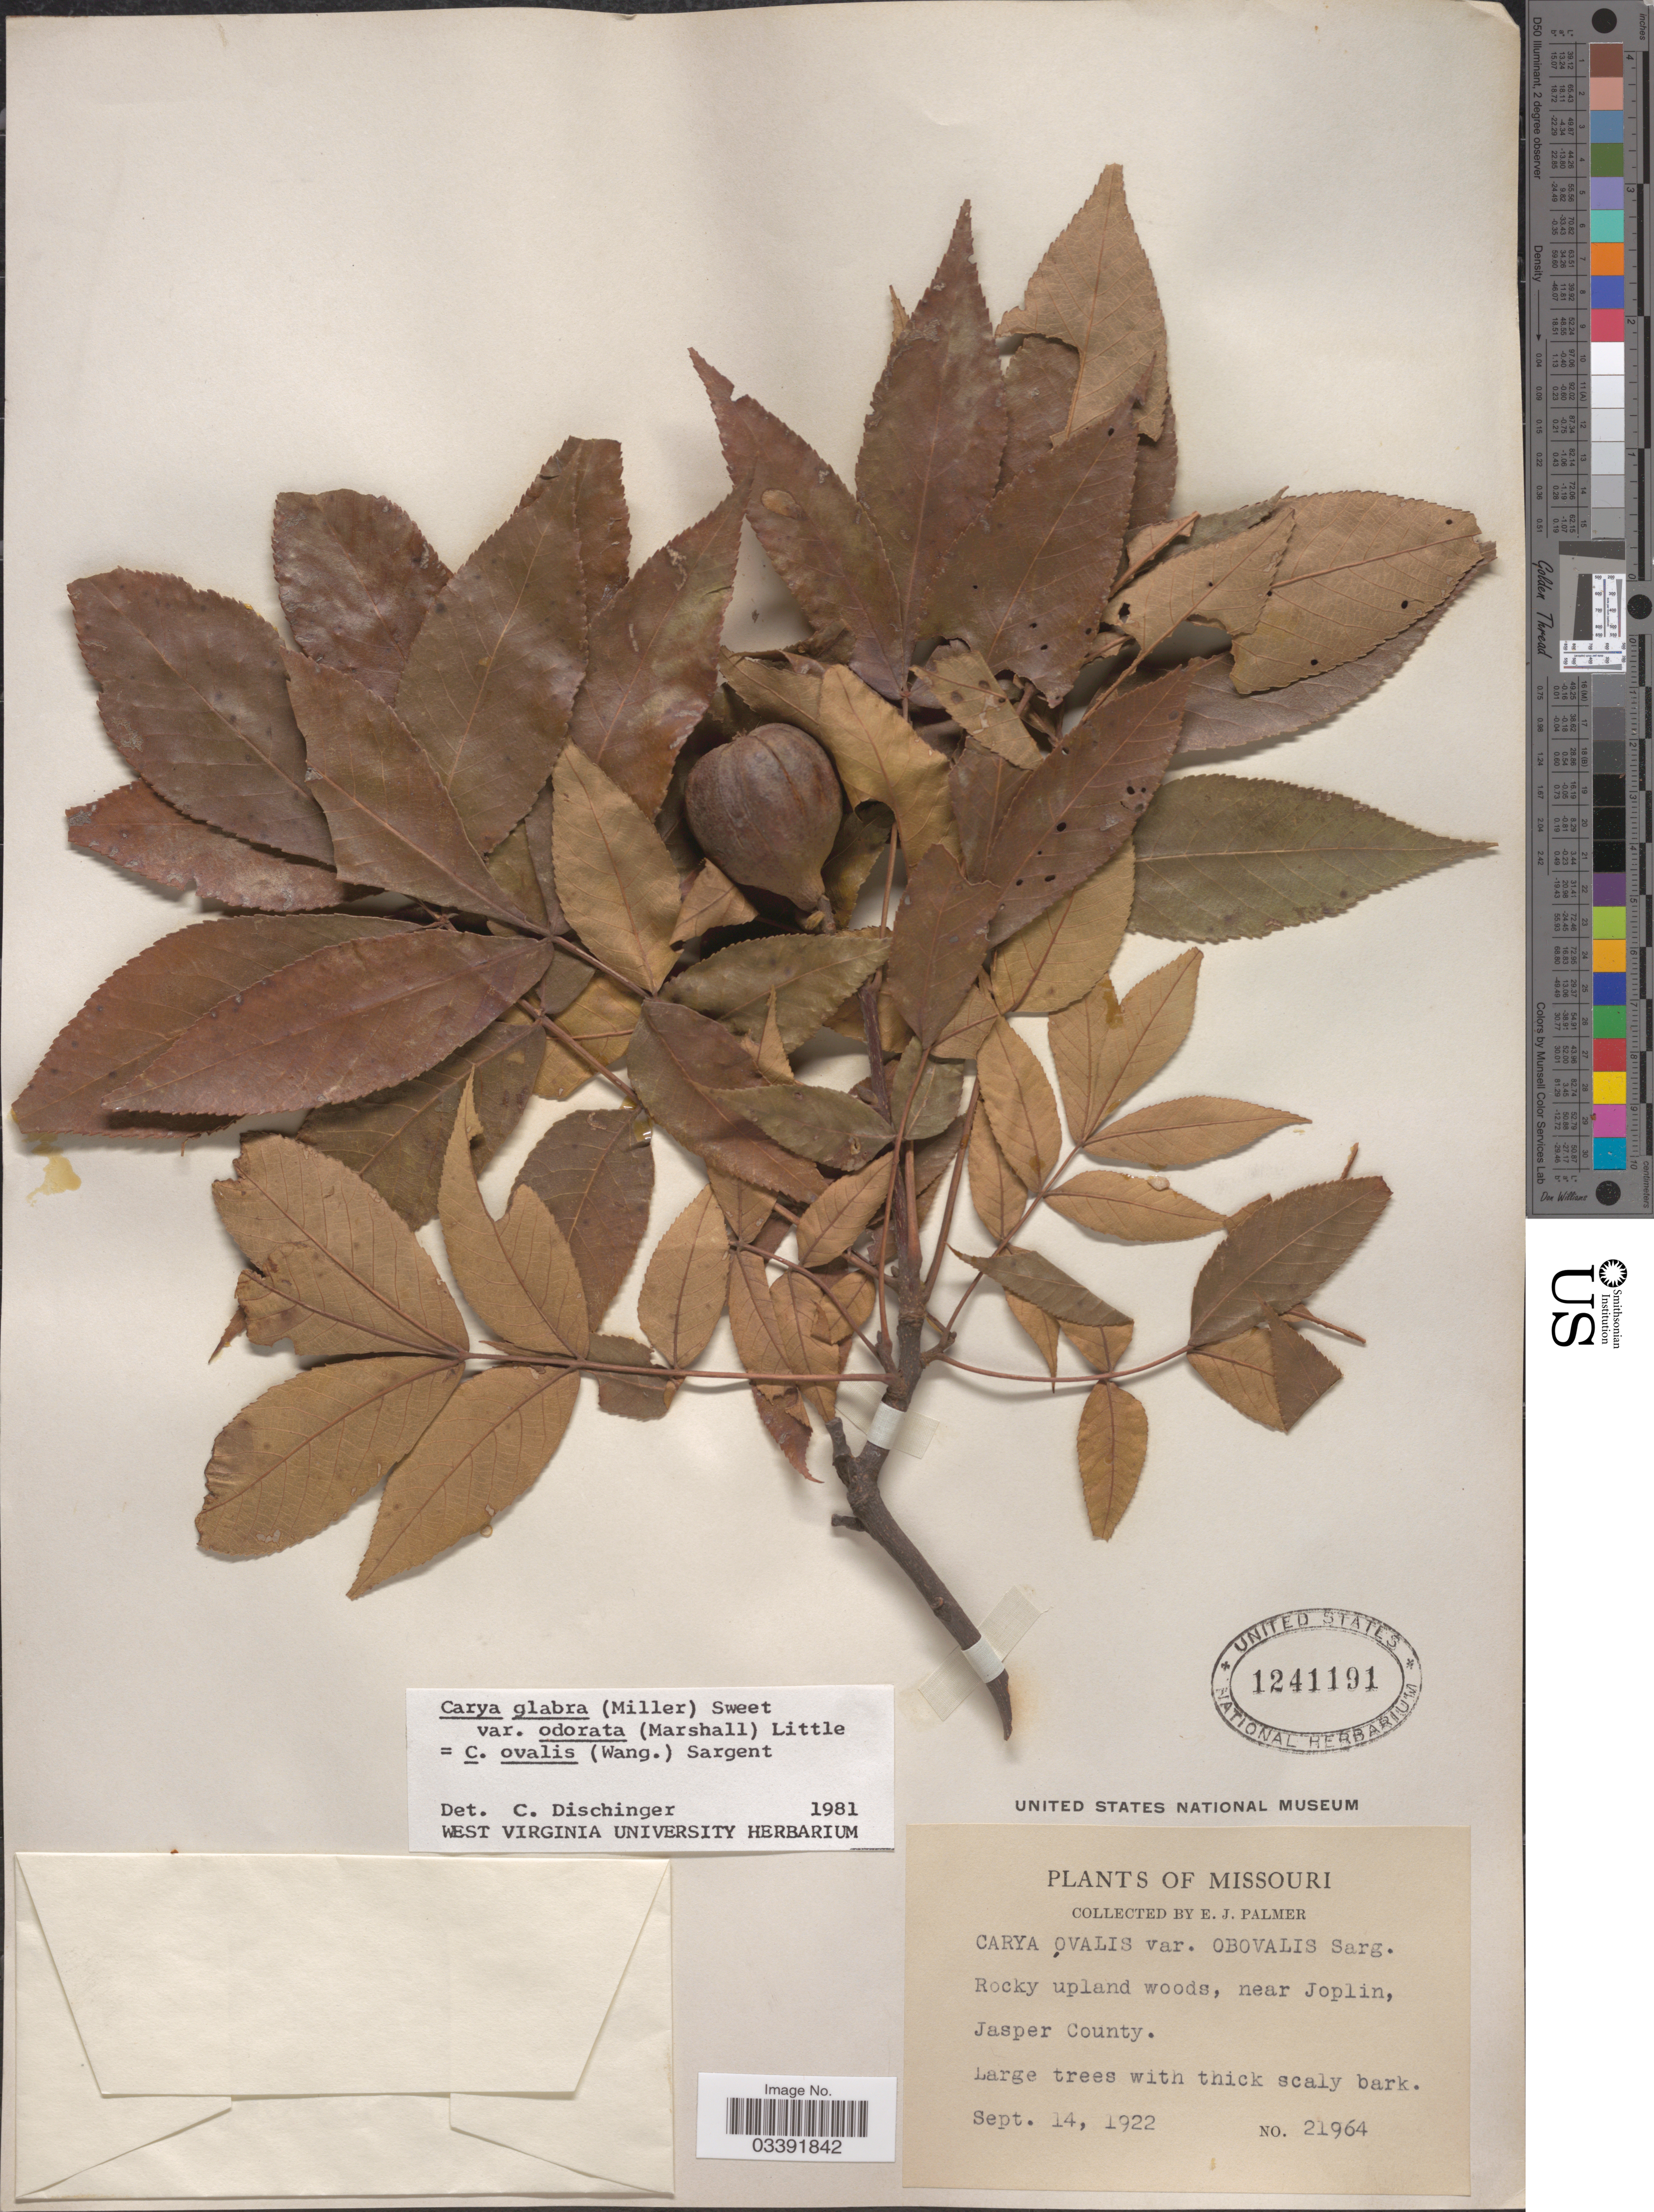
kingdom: Plantae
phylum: Tracheophyta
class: Magnoliopsida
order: Fagales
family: Juglandaceae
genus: Carya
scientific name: Carya glabra var. odorata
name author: (Marshall) Little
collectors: E. J. Palmer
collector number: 21964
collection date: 1922-09-14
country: United States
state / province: Missouri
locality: Rocky upland woods, near Joplin Jasper County.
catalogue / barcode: US 1241191